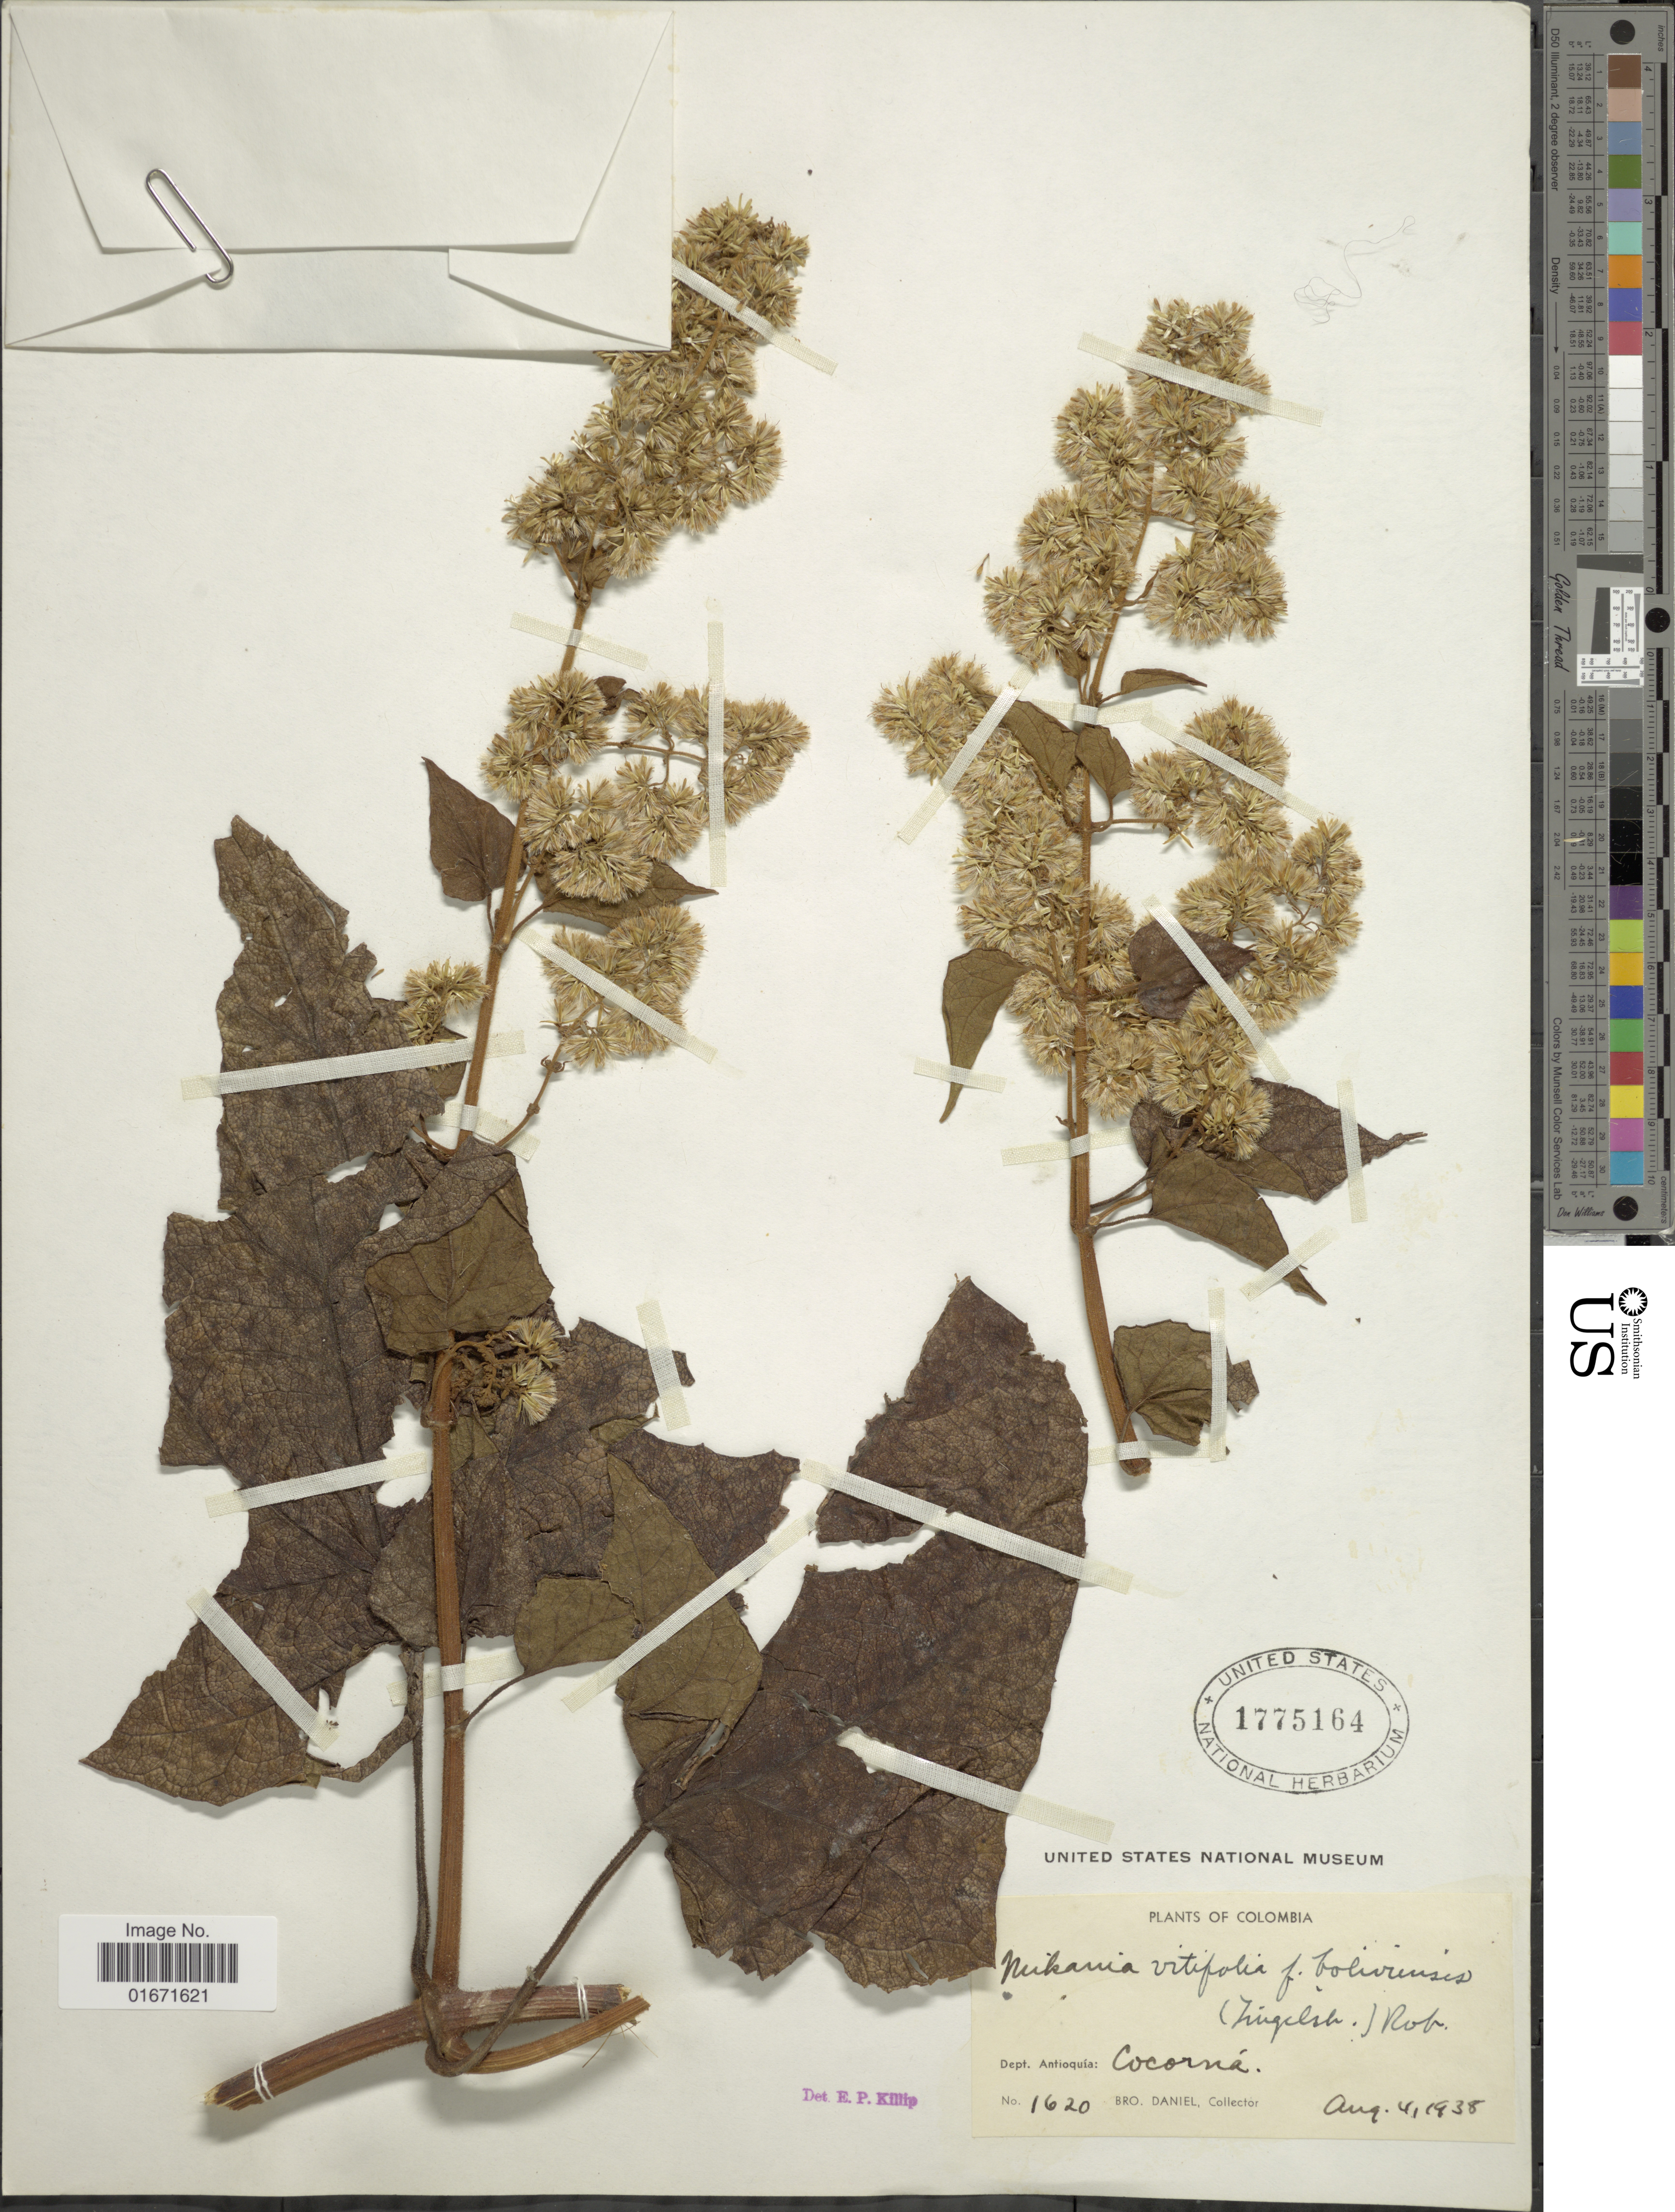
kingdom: Plantae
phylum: Tracheophyta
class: Magnoliopsida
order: Asterales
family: Asteraceae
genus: Mikania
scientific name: Mikania vitifolia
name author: DC.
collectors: Bro. Daniel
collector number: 1620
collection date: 1938-08-04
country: Colombia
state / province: Antioquia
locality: Dept. Antioquia: Cocorná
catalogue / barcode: US 1775164